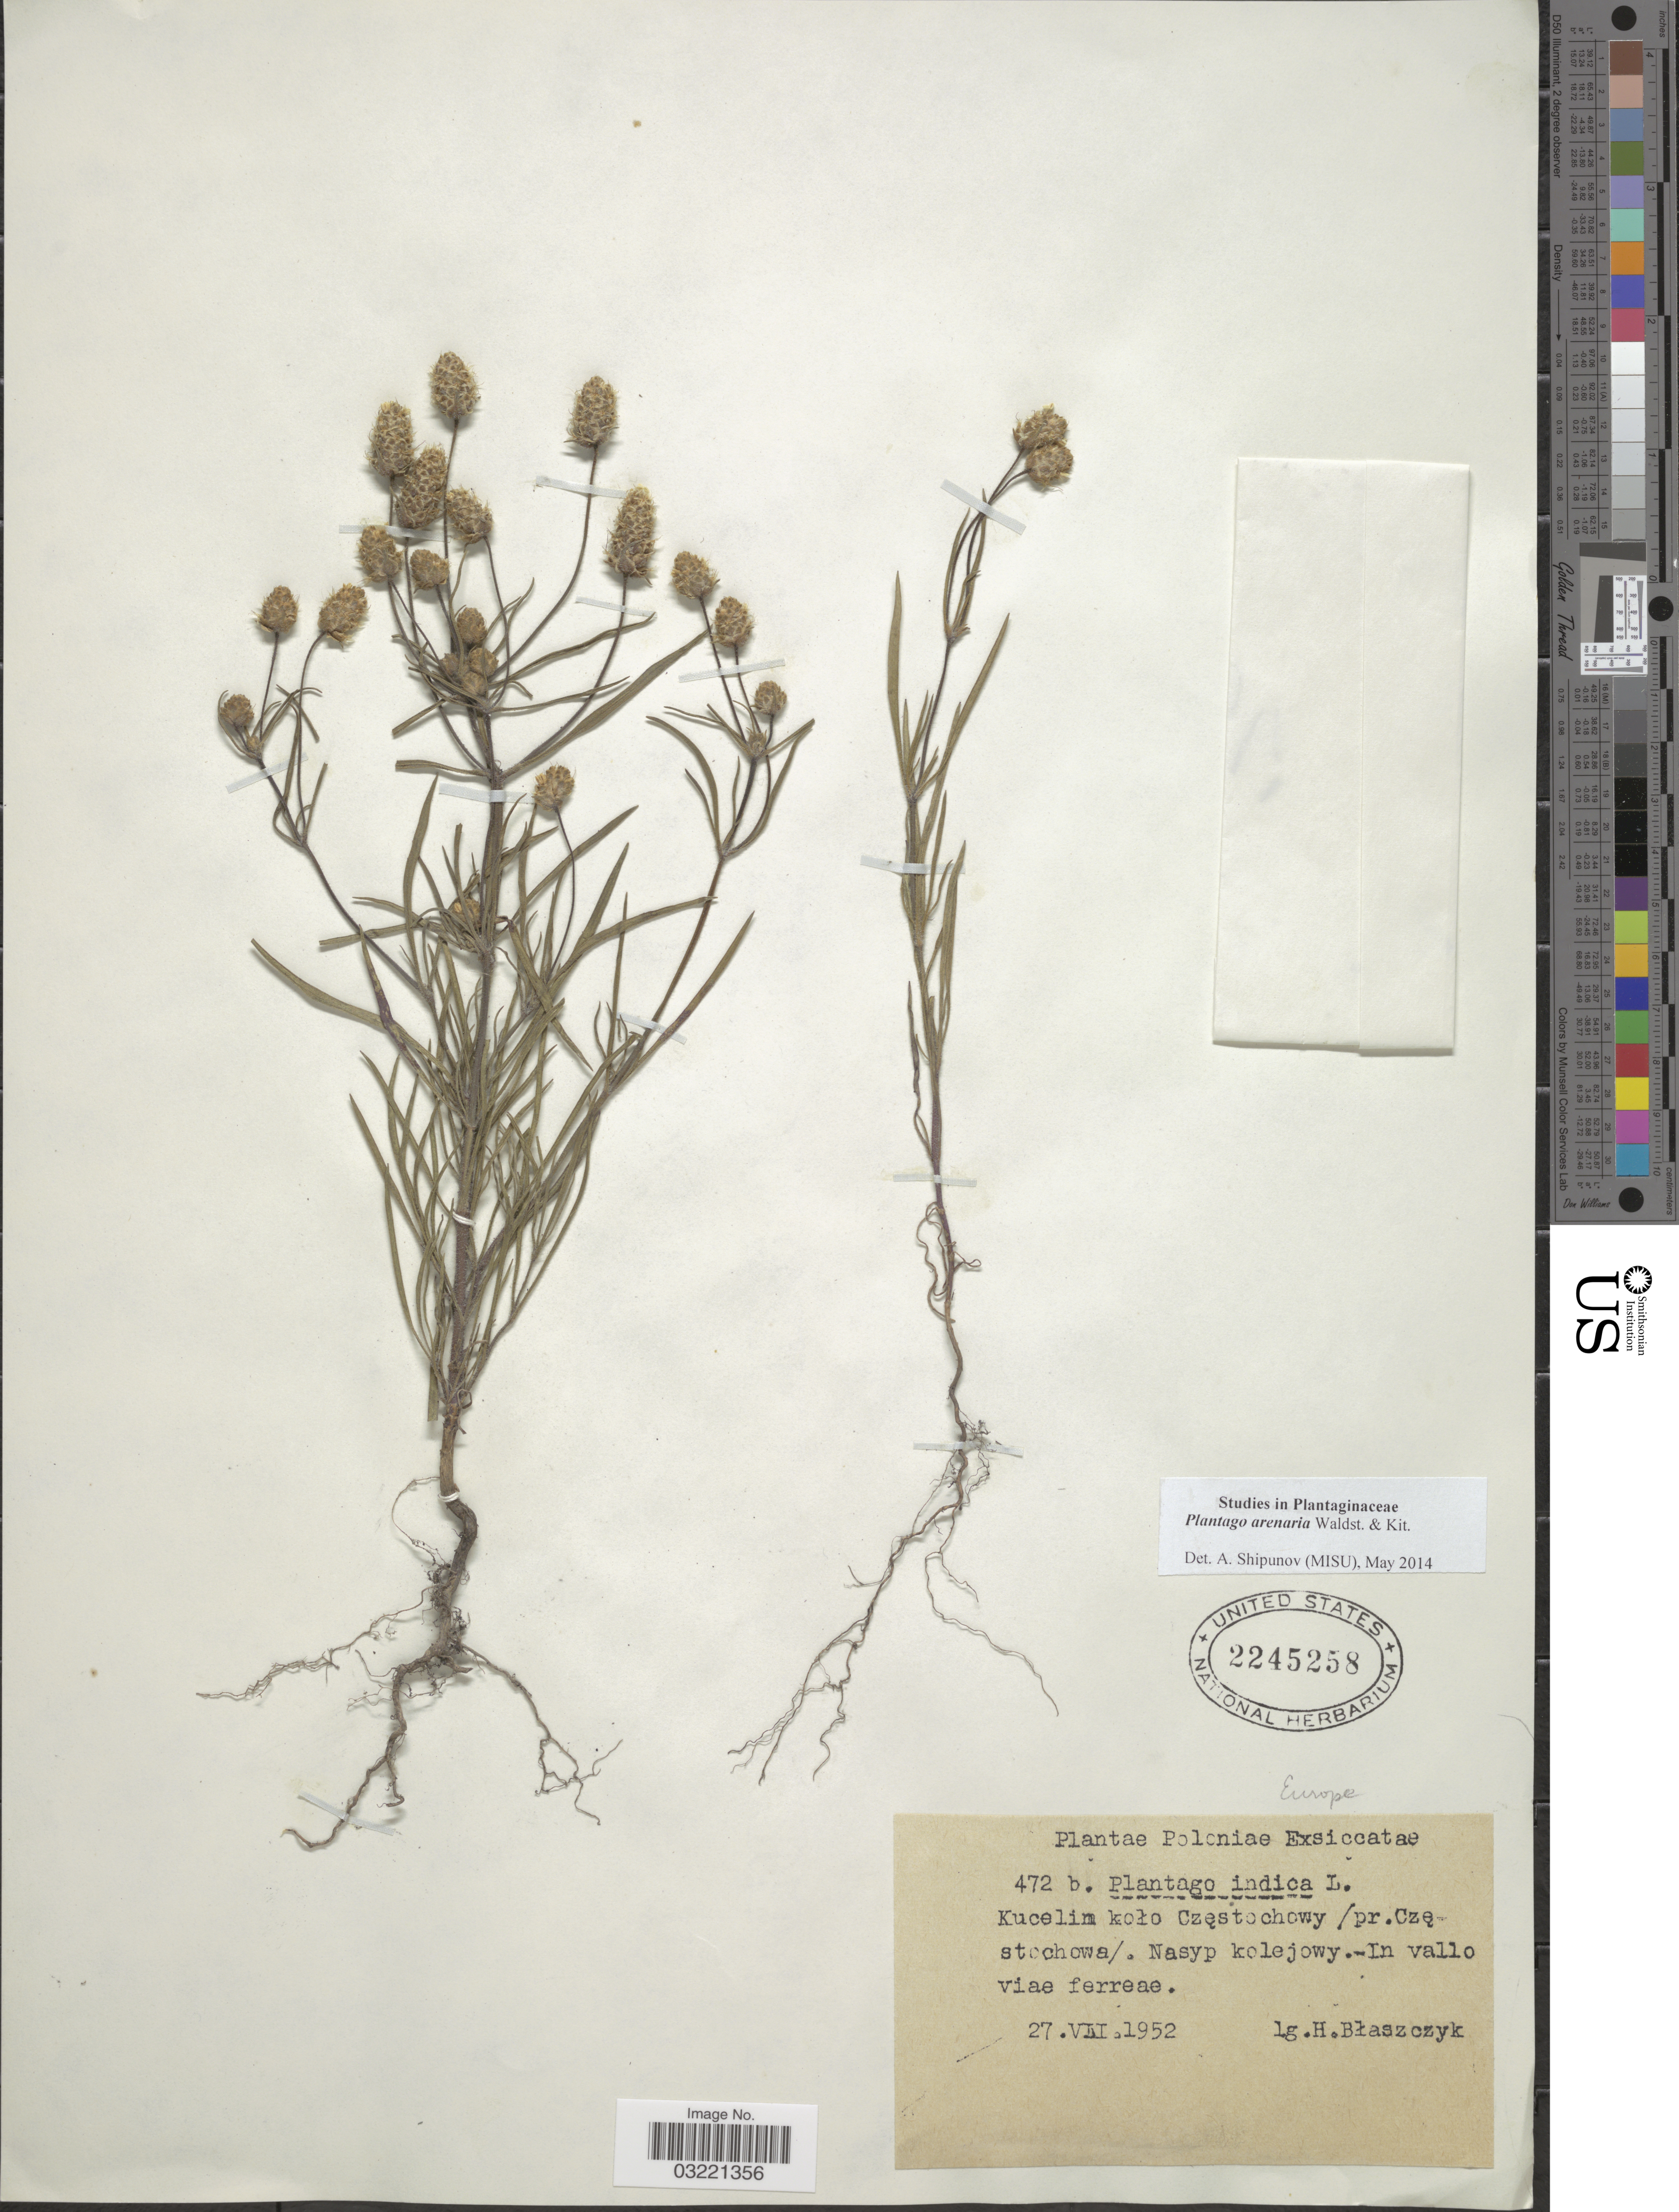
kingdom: Plantae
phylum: Tracheophyta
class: Magnoliopsida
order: Lamiales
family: Plantaginaceae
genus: Plantago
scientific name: Plantago arenaria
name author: Waldst. & Kit.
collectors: H. Blaszczyk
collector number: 472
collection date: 1952-07-27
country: Poland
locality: Poloniæ, Kucelin kolo Czestochowy/ pr. Czestochowa/. Nasyp kolejowy.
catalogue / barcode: US 2245258